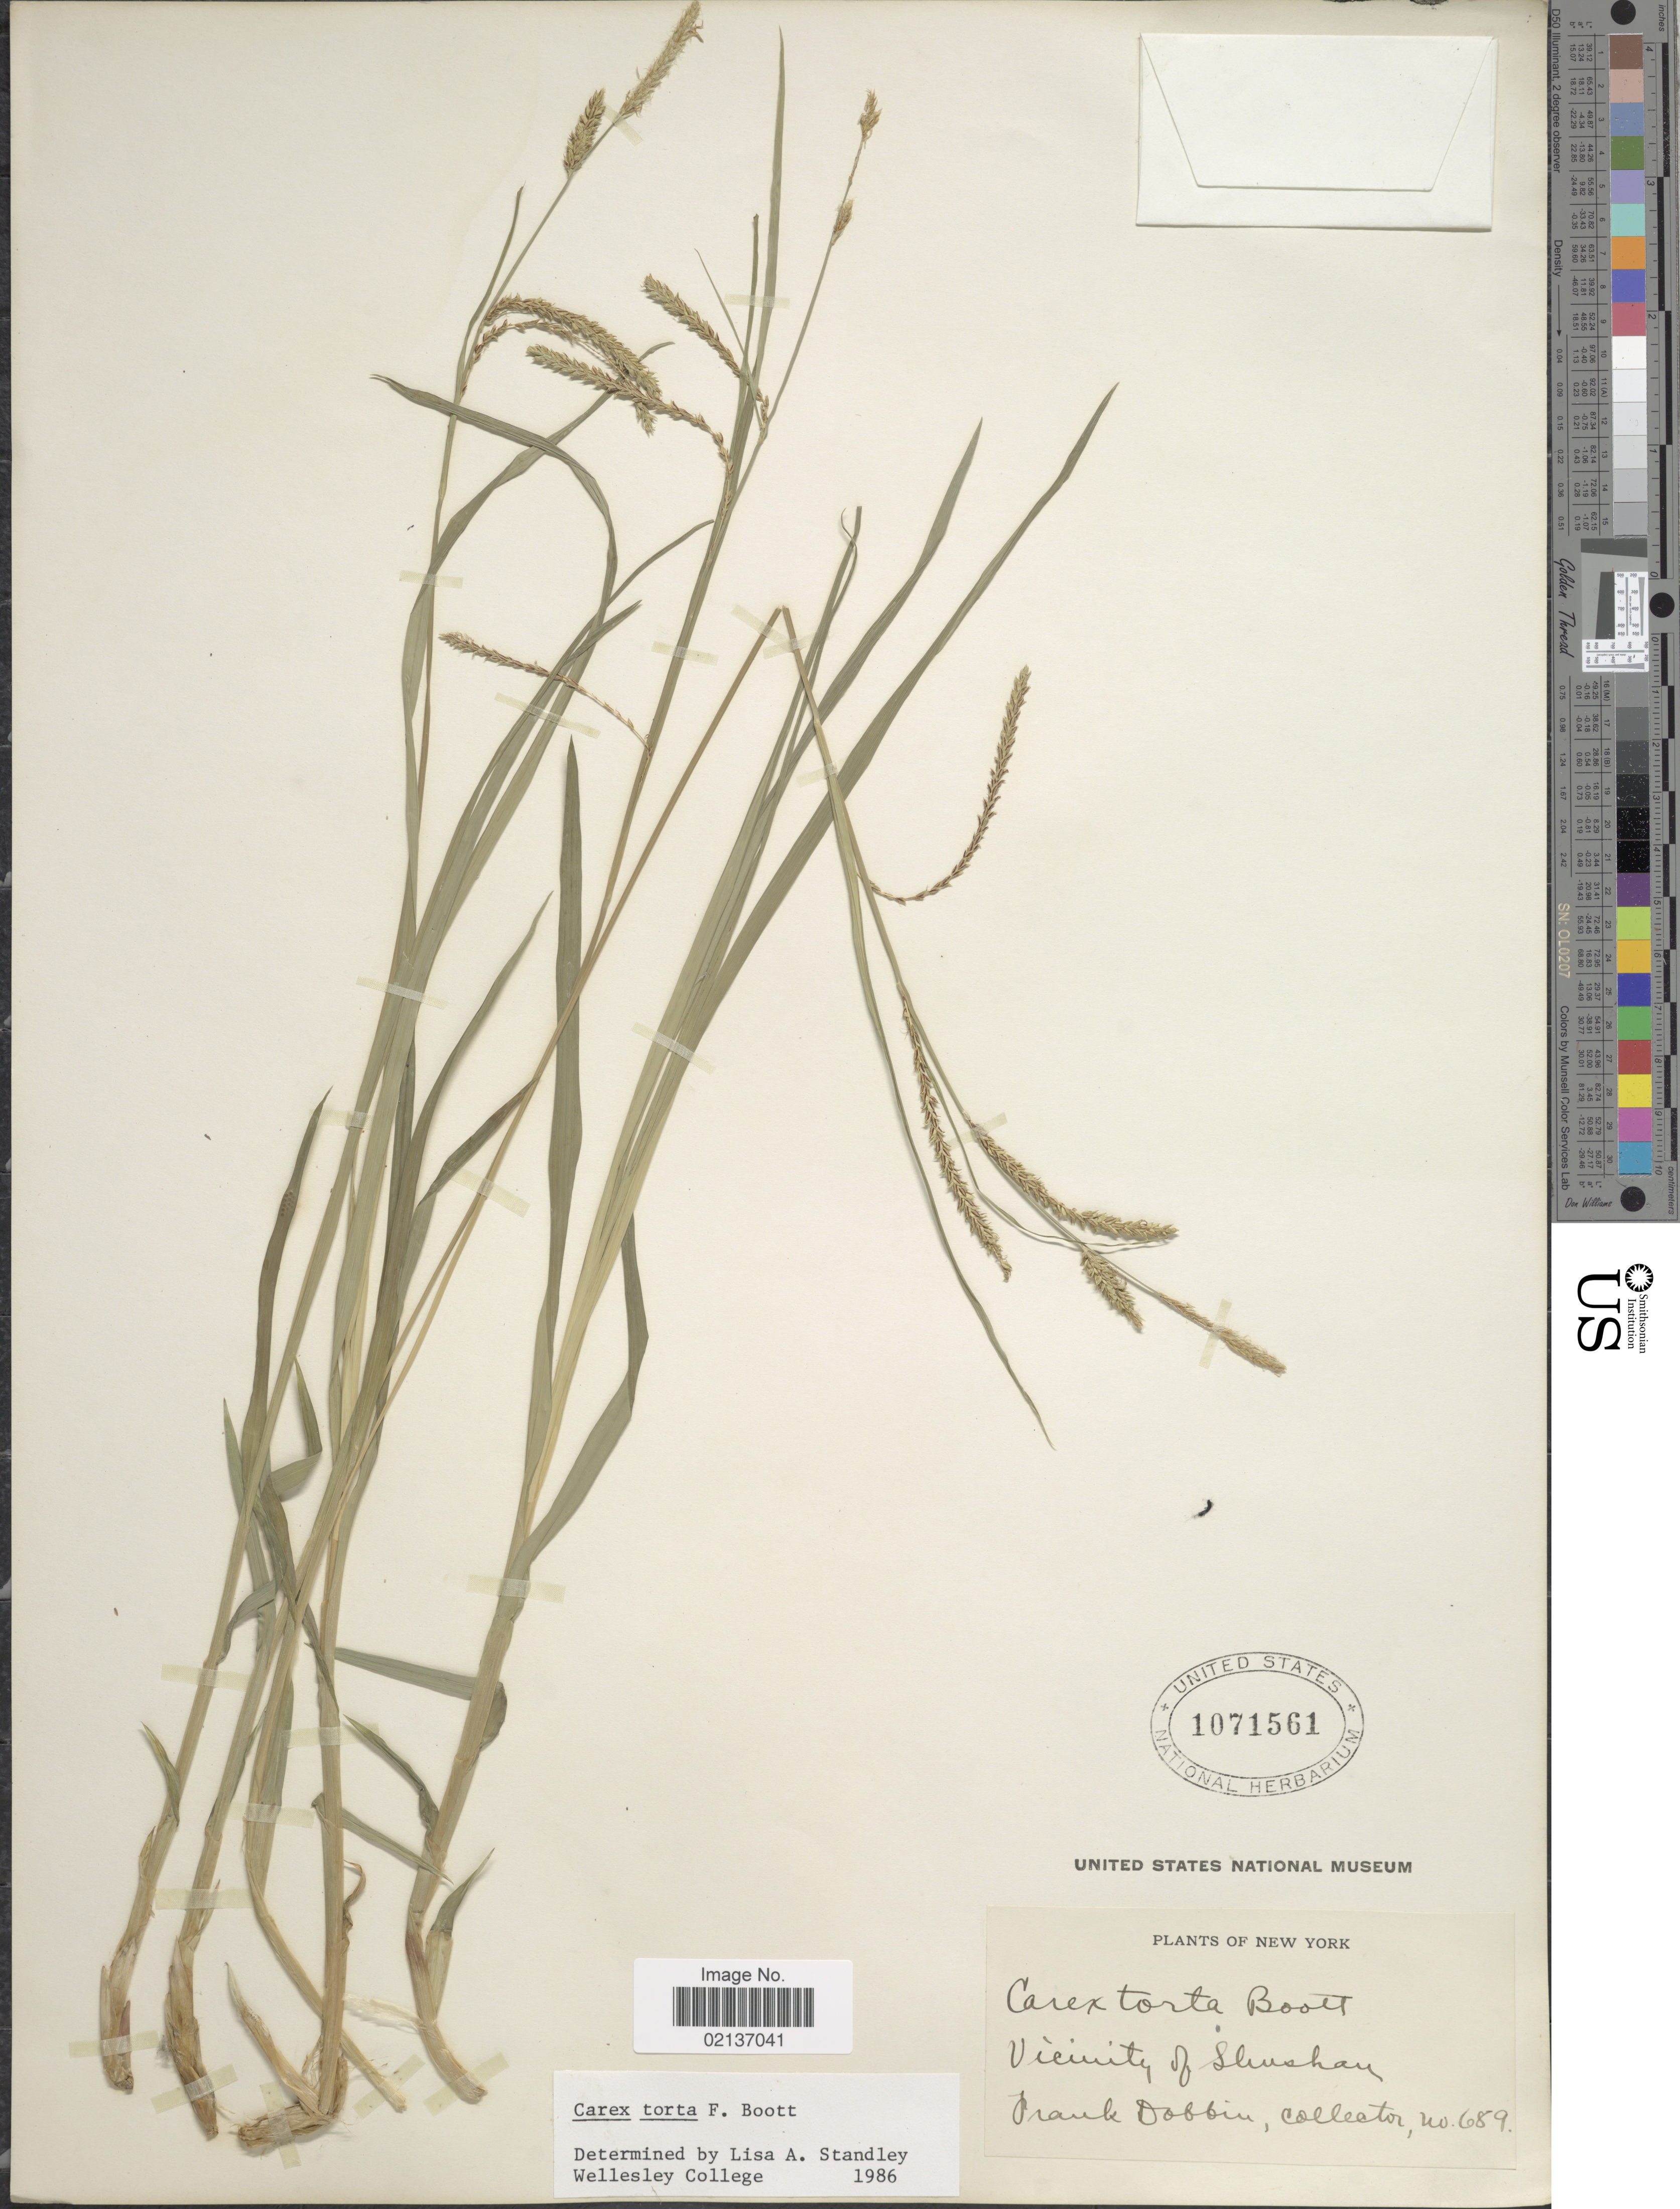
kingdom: Plantae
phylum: Tracheophyta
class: Liliopsida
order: Poales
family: Cyperaceae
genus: Carex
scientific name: Carex torta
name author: Boott ex Tuck.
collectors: F. Dobbin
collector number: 689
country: United States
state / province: New York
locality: Vicinity of Shushan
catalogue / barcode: US 1071561